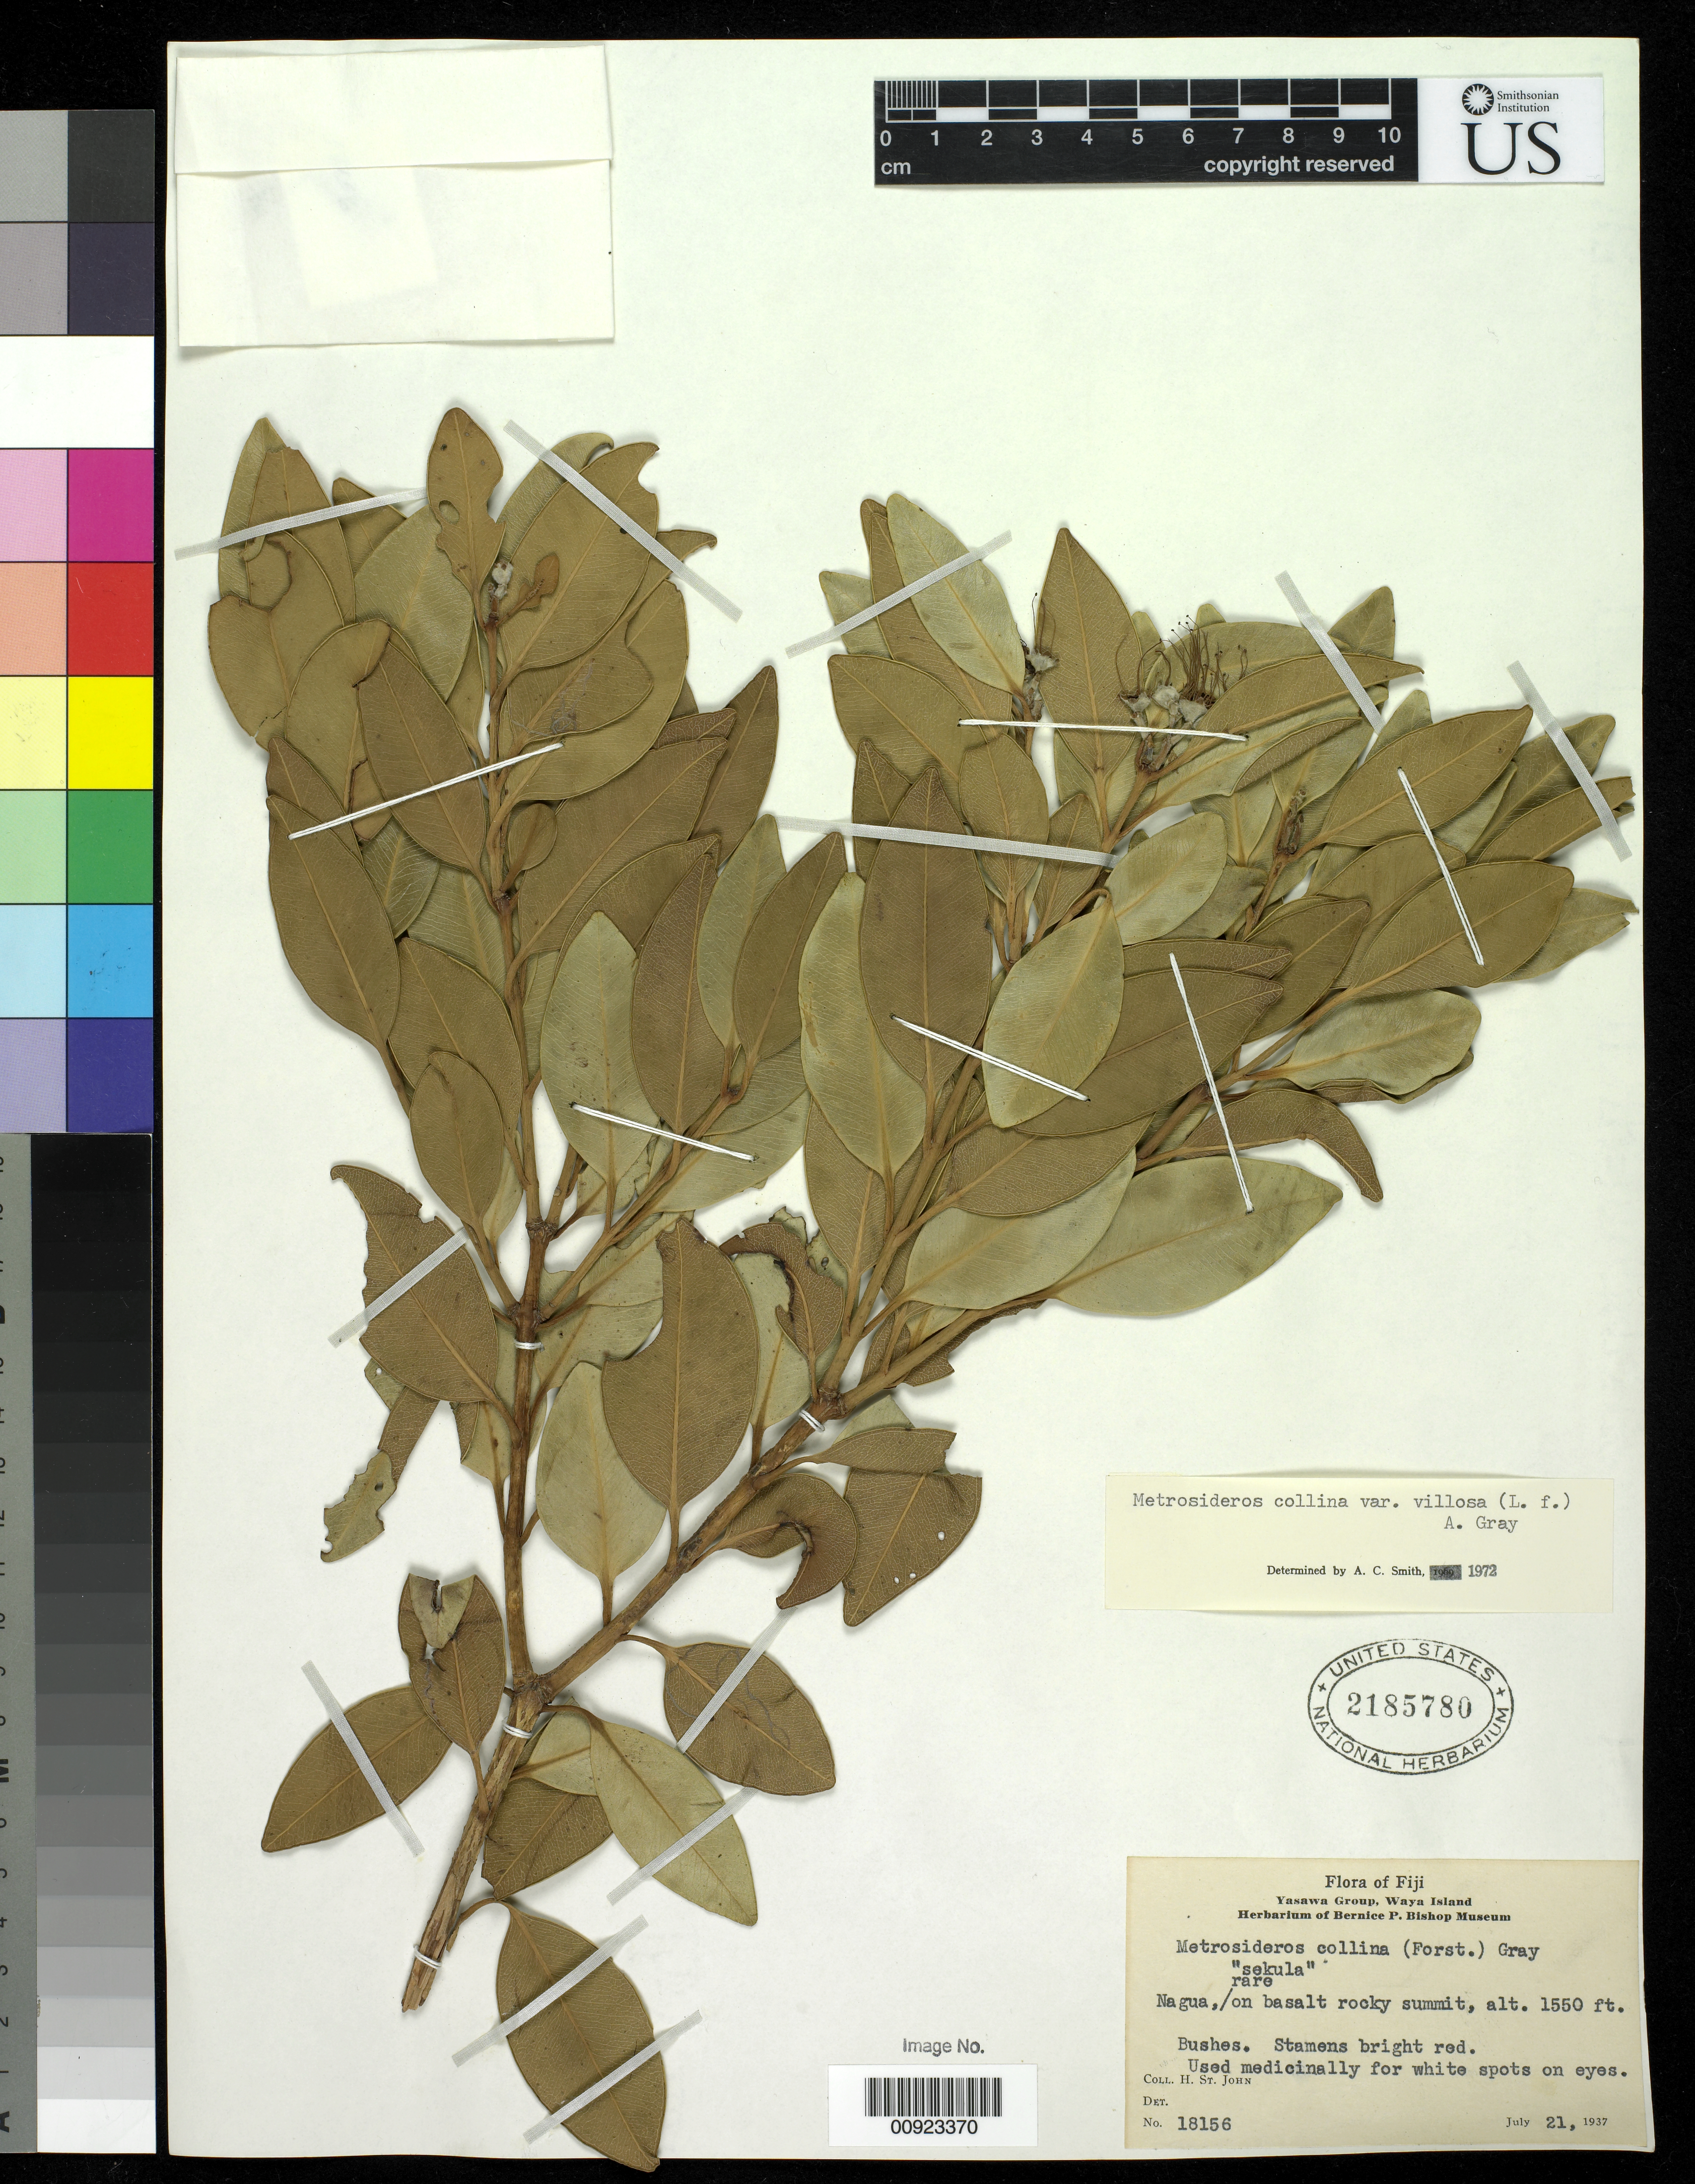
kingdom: Plantae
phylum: Tracheophyta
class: Magnoliopsida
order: Myrtales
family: Myrtaceae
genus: Metrosideros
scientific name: Metrosideros collina var. villosa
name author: (L. f.) A. Gray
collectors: H. St. John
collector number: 18156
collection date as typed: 21 Jul 1937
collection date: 1937-07-21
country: Fiji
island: Waya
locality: Nagua, on basalt rocky summit.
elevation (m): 472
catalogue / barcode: US 2185780